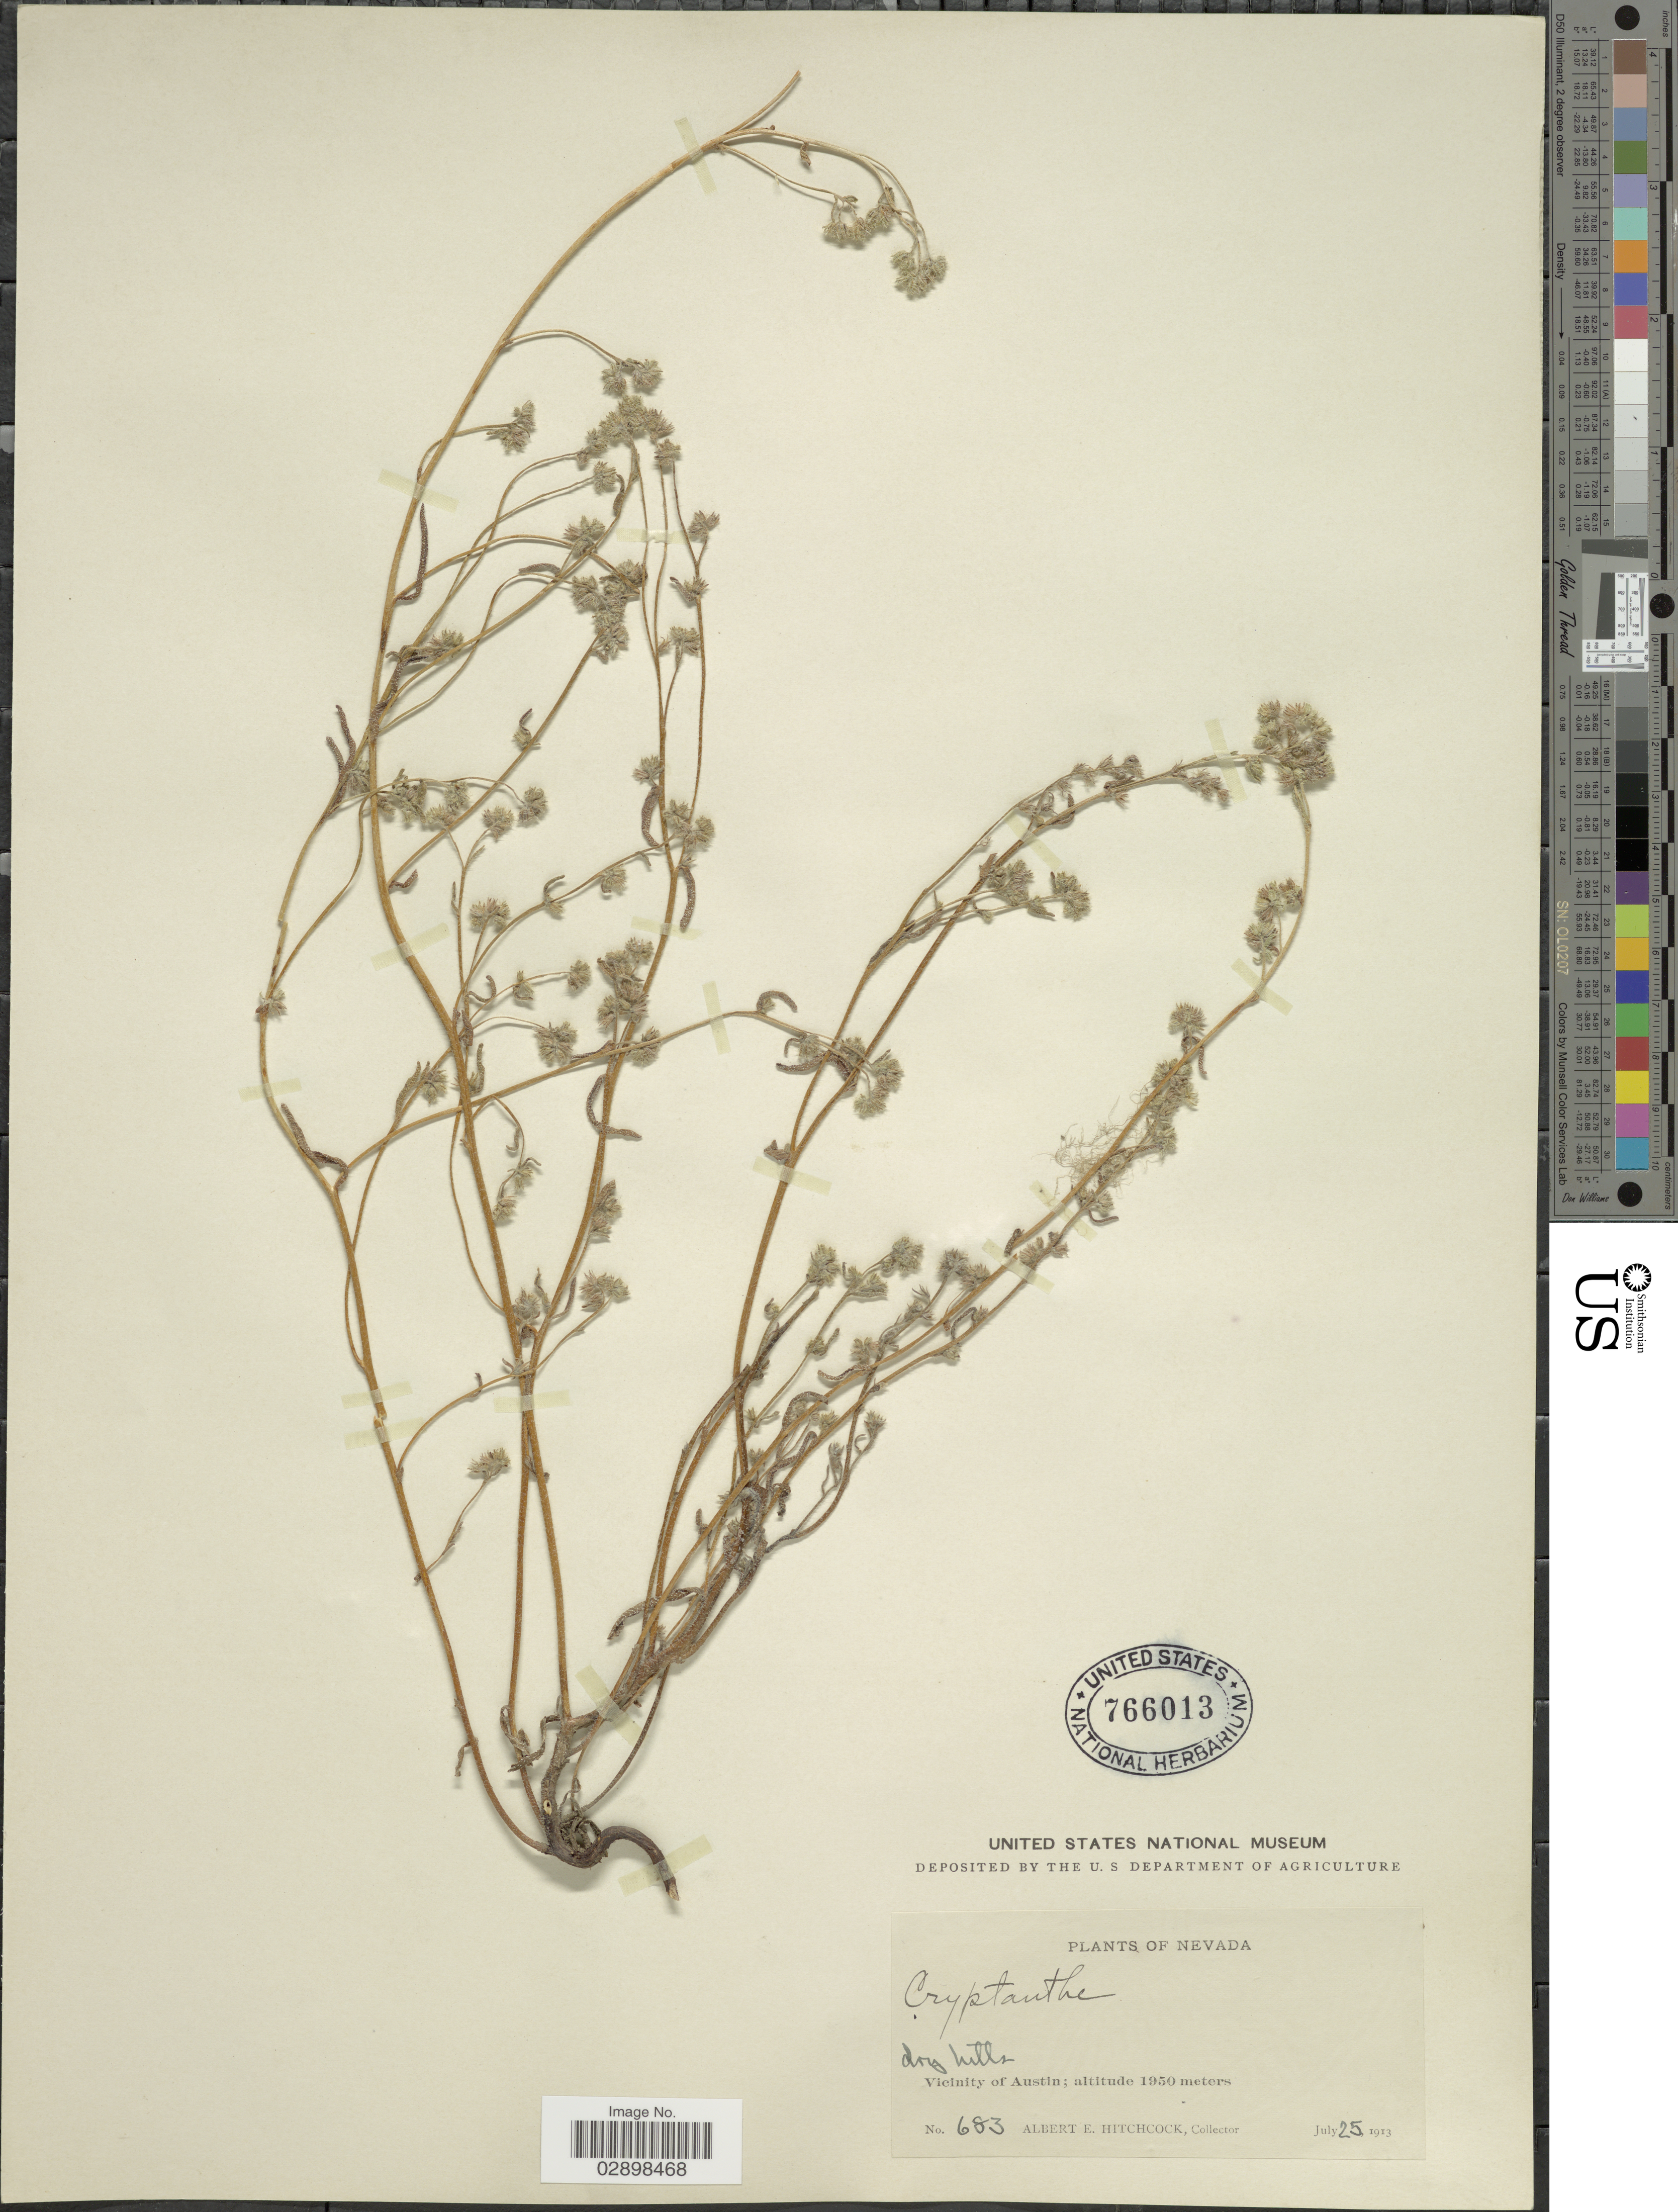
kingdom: Plantae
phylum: Tracheophyta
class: Magnoliopsida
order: Boraginales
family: Boraginaceae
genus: Cryptantha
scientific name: Cryptantha watsonii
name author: (A. Gray) Greene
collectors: A. Hitchcock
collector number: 683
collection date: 1913-07-25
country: United States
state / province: Nevada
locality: Vicinity of Austin.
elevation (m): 1950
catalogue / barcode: US 766013